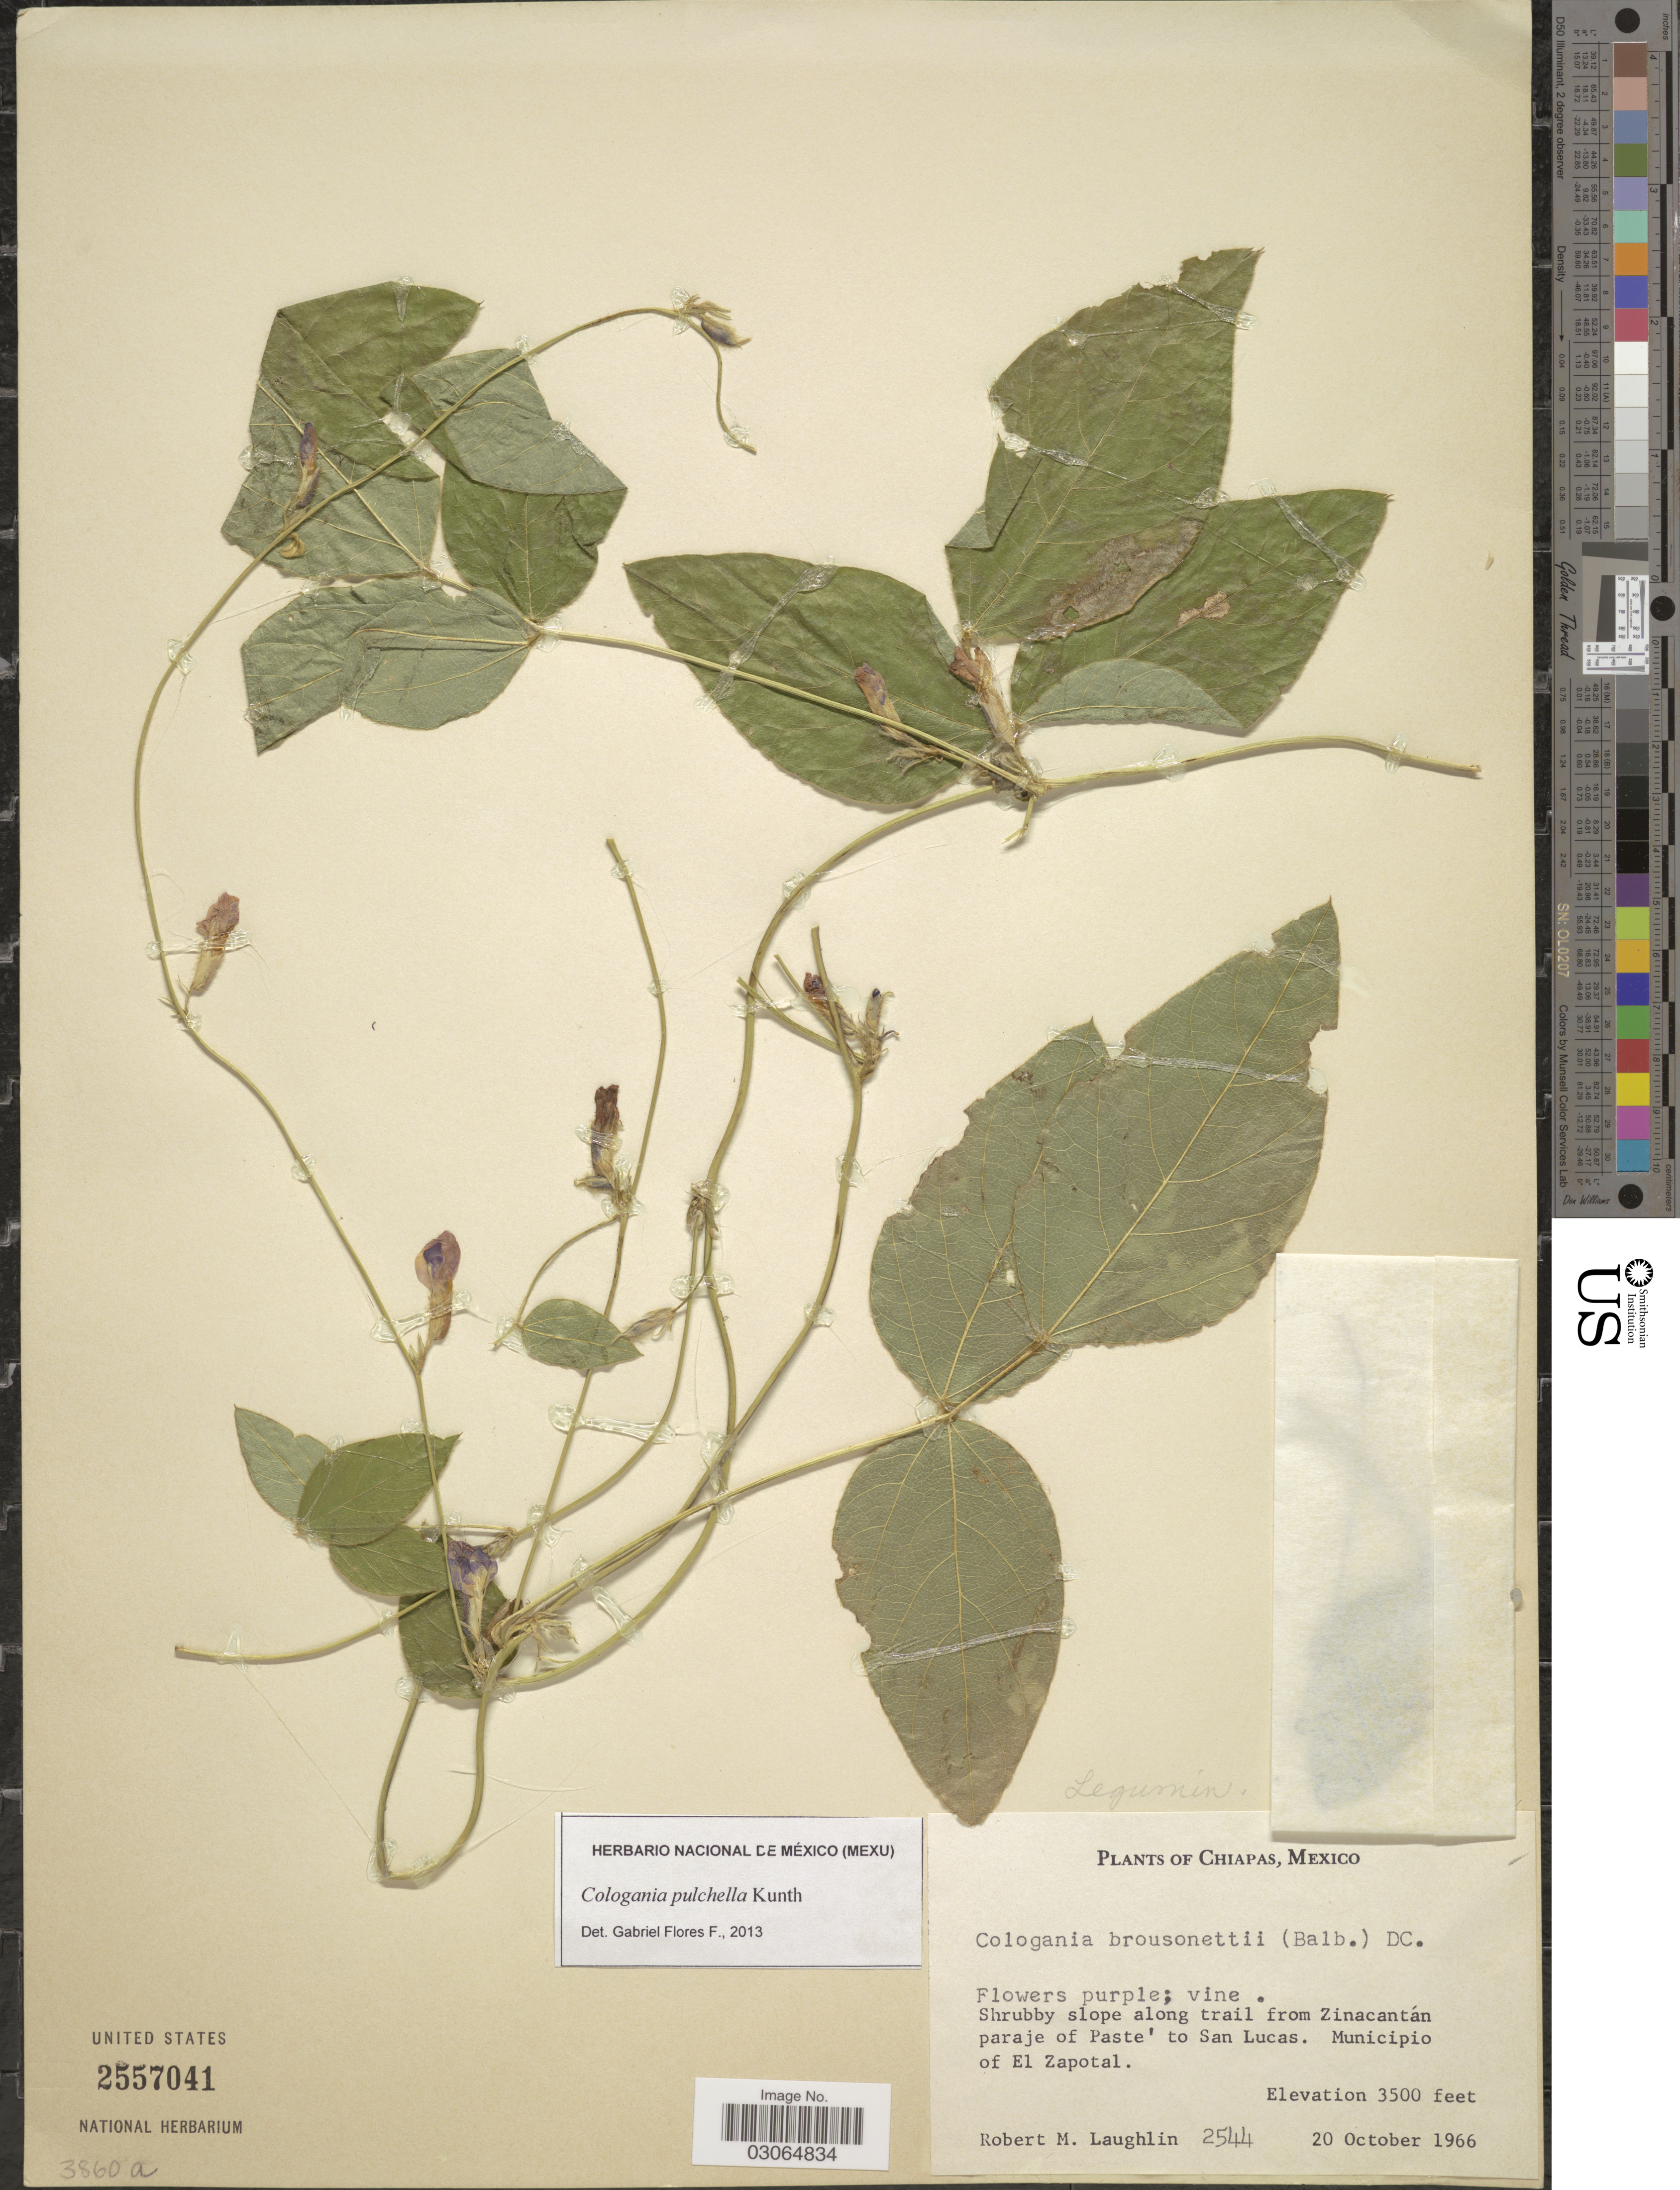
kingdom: Plantae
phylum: Tracheophyta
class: Magnoliopsida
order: Fabales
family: Fabaceae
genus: Cologania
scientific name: Cologania broussonetii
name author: (Balb.) DC.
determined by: Fearing, O. S.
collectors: R. M. Laughlin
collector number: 2544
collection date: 1966-10-20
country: Mexico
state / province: Chiapas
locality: Shrubby slope along trail from Zinacantán paraje of Paste' to San Lucas. Municipio of El Zapotal.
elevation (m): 1067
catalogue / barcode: US 2557041